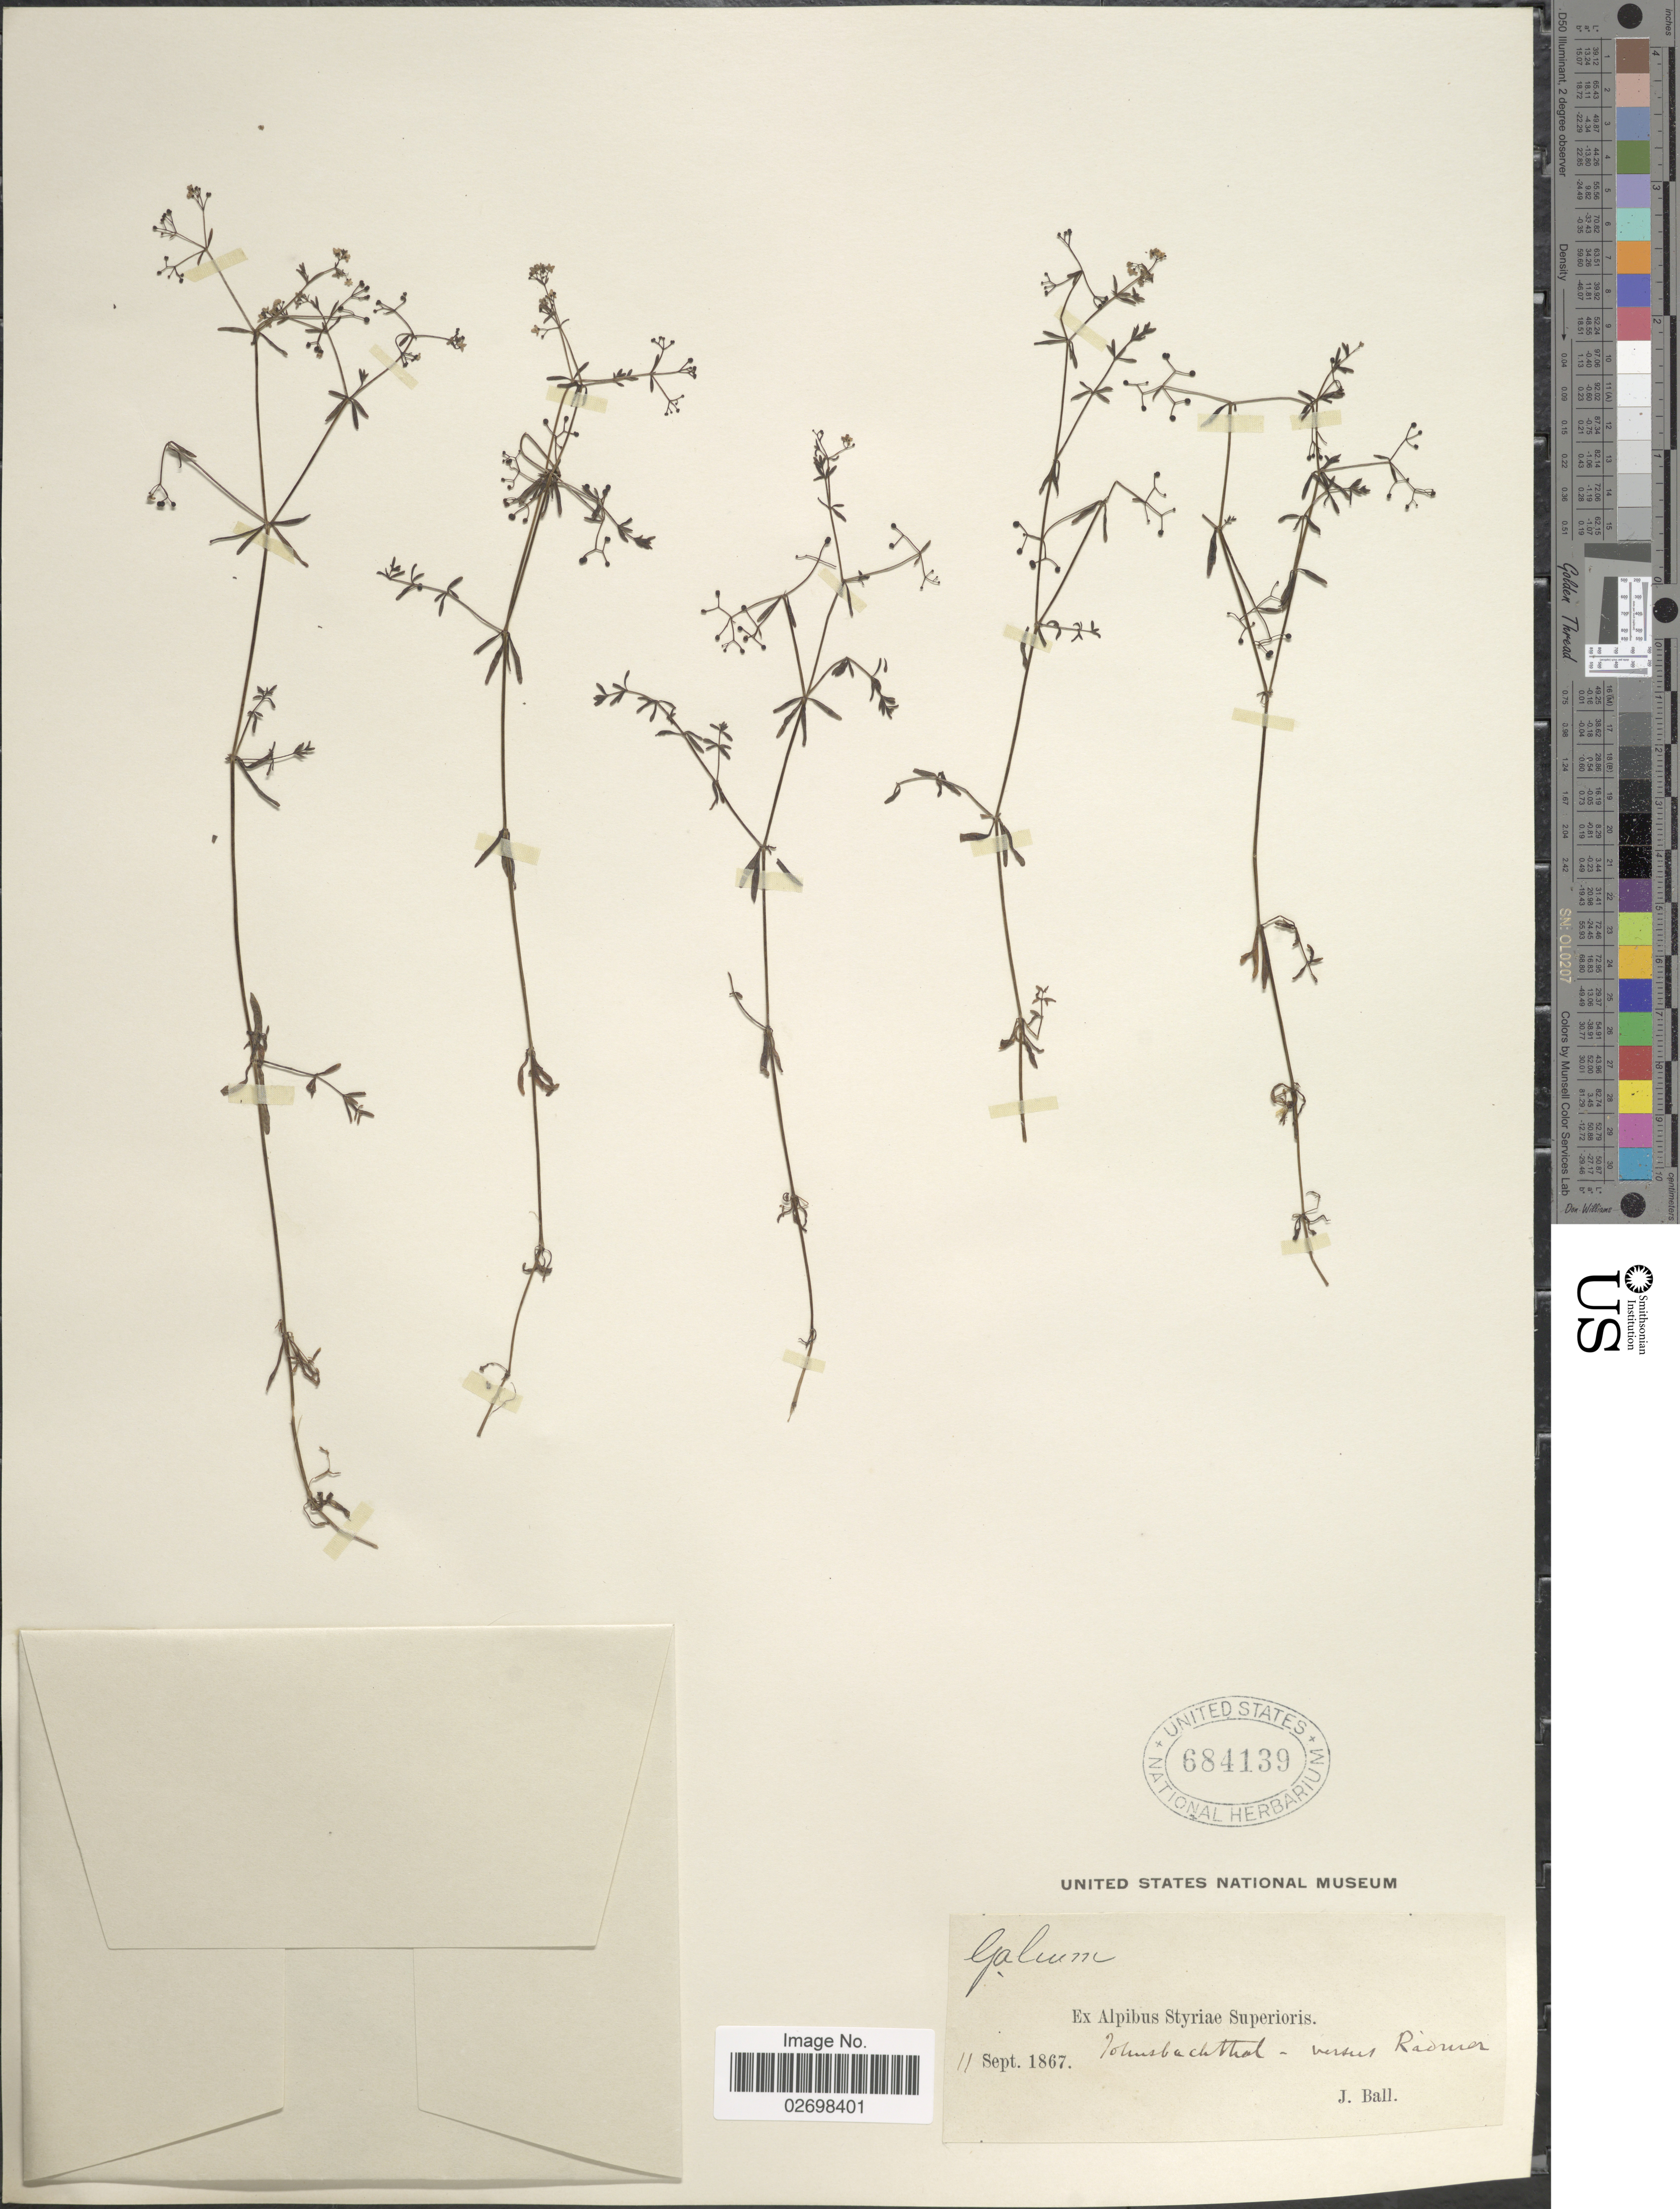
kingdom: Plantae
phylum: Tracheophyta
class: Magnoliopsida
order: Gentianales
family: Rubiaceae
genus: Galium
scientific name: Galium sp.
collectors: J. Ball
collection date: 1867-09-11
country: Austria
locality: Alpbus Styriae Superioris, johnsbachtal - versus Radmer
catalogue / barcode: US 684139